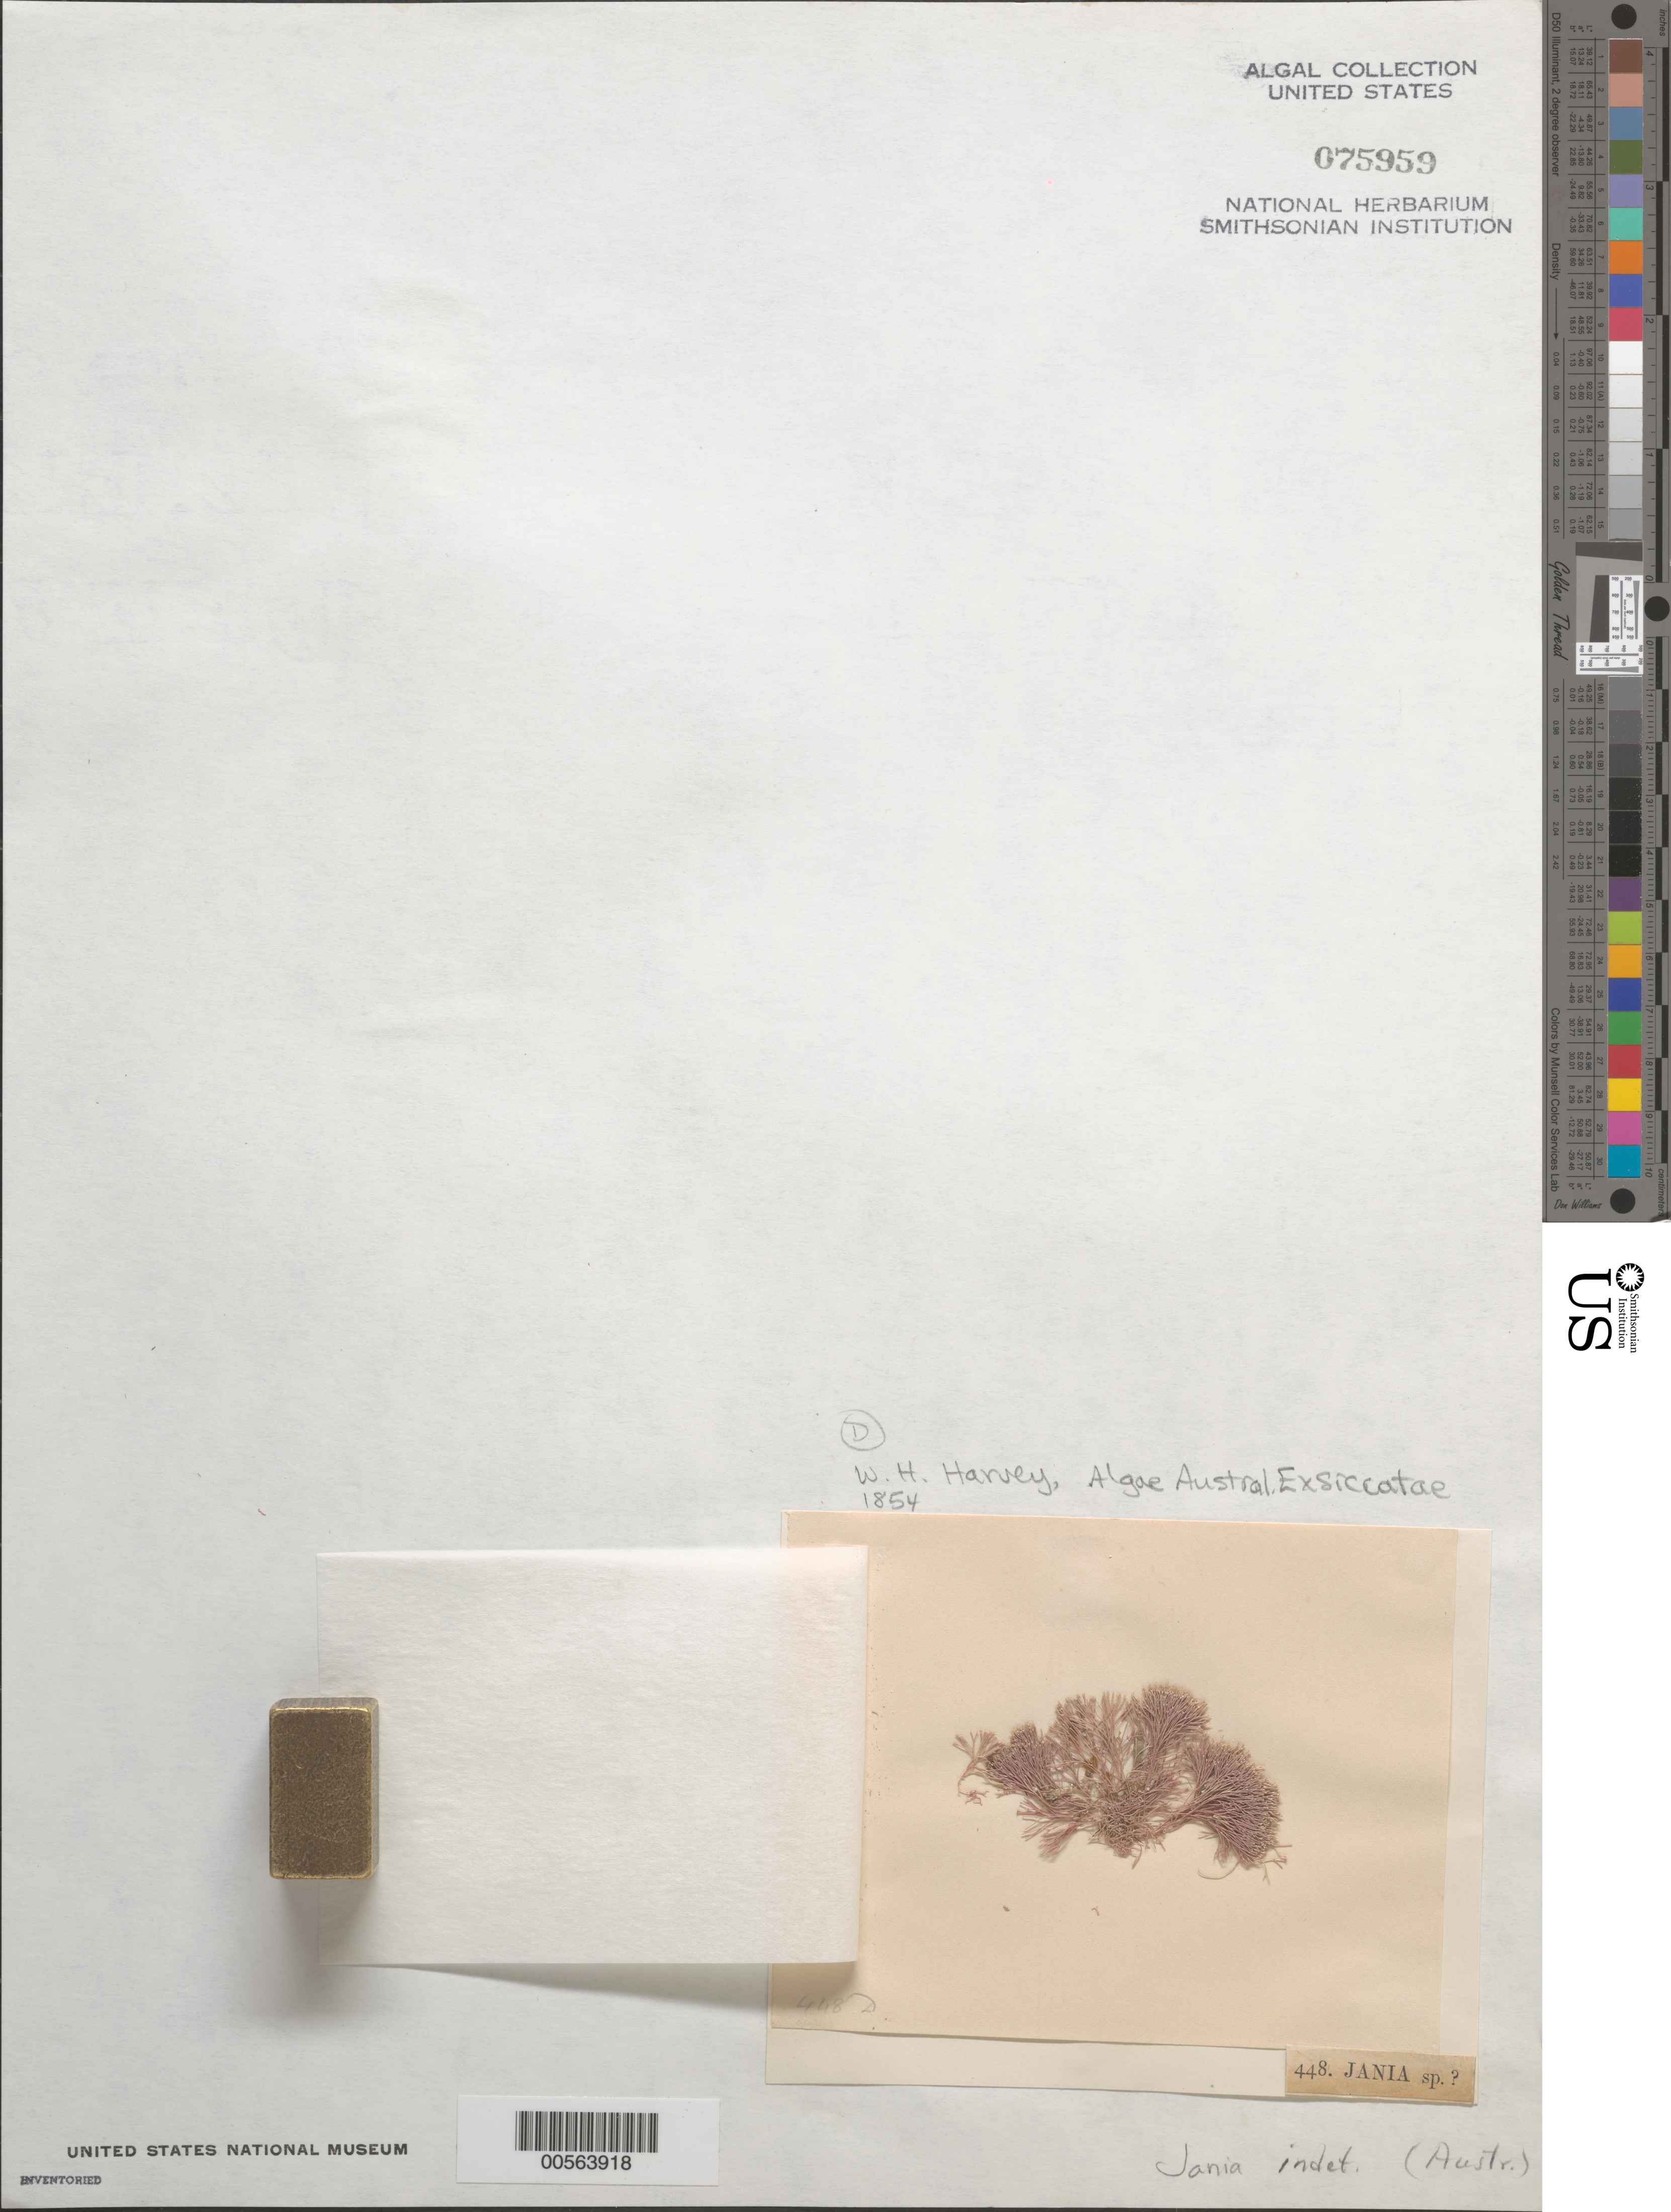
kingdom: Plantae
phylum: Rhodophyta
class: Florideophyceae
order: Corallinales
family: Corallinaceae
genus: Jania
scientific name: Jania sp.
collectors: W. Harvey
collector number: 448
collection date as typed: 1854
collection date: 1854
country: Australia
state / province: Western Australia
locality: Princess Royal Harbor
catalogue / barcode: US 75959